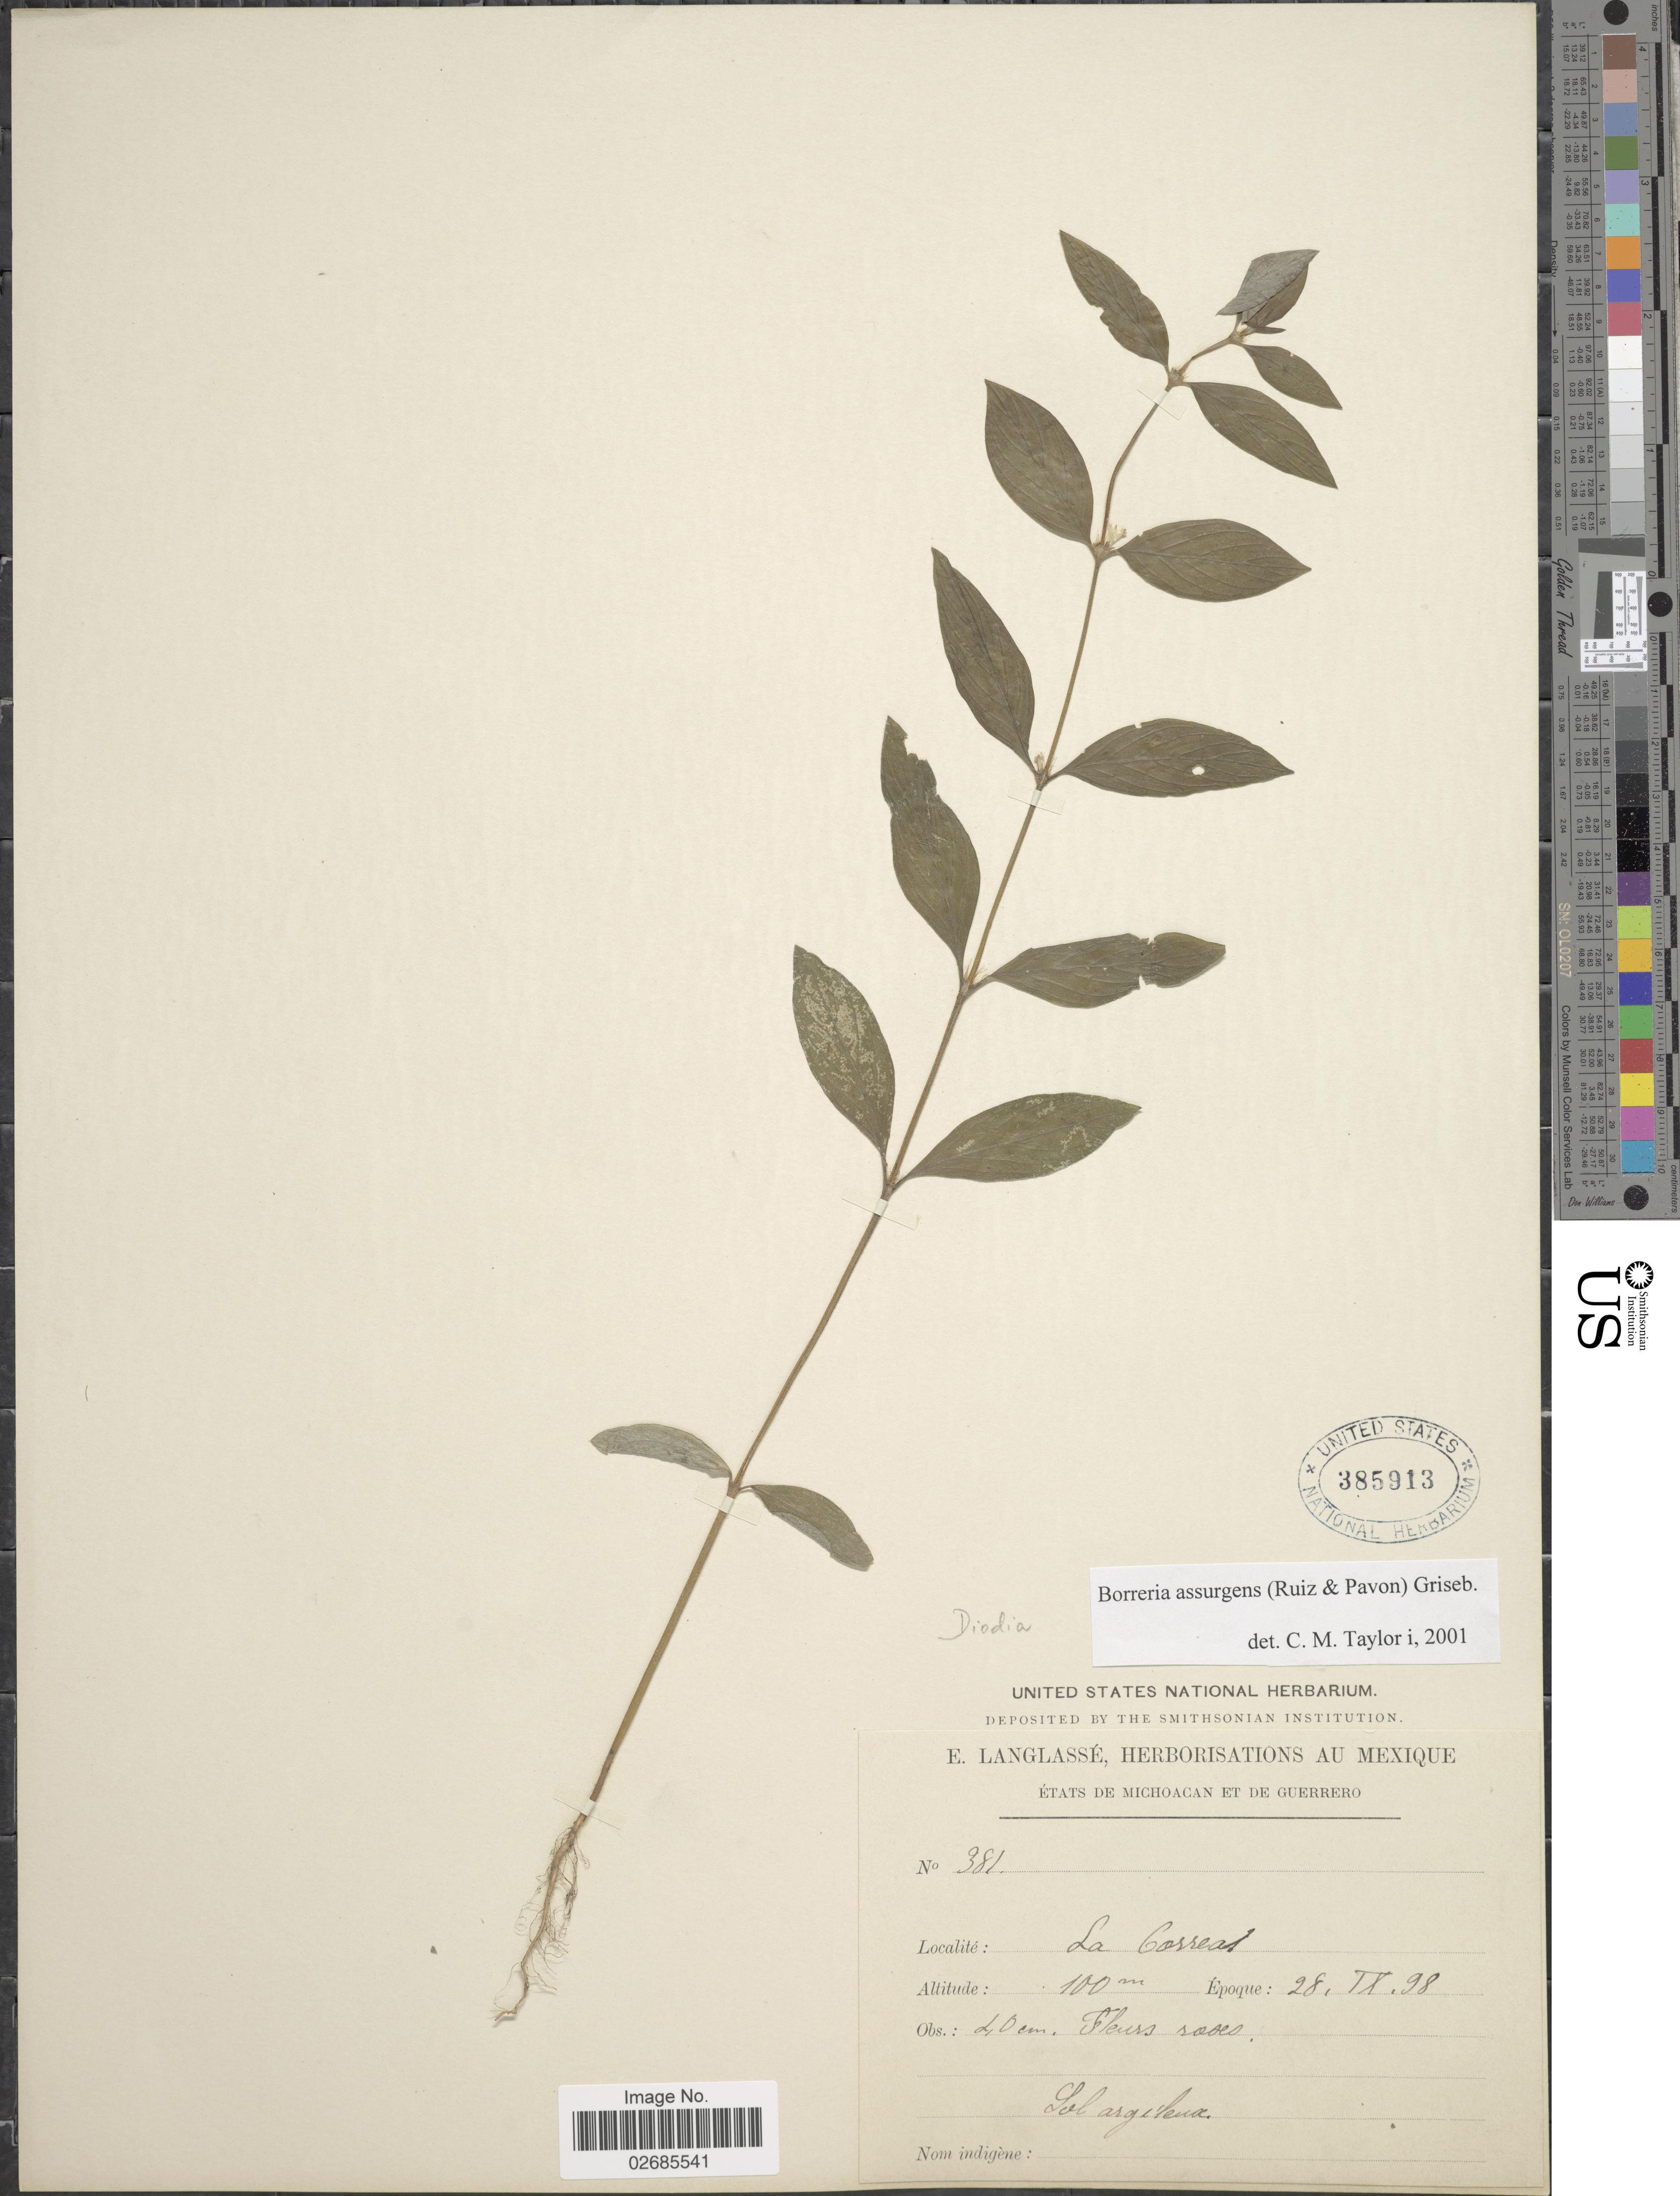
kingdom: Plantae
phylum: Tracheophyta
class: Magnoliopsida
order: Gentianales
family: Rubiaceae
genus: Borreria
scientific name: Borreria assurgens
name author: (Ruiz & Pav.) Griseb.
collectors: E. Langlassé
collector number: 381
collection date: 1898-09-28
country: Mexico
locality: États de Michoacan et de Guerrero, La Correas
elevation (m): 100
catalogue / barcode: US 3585913